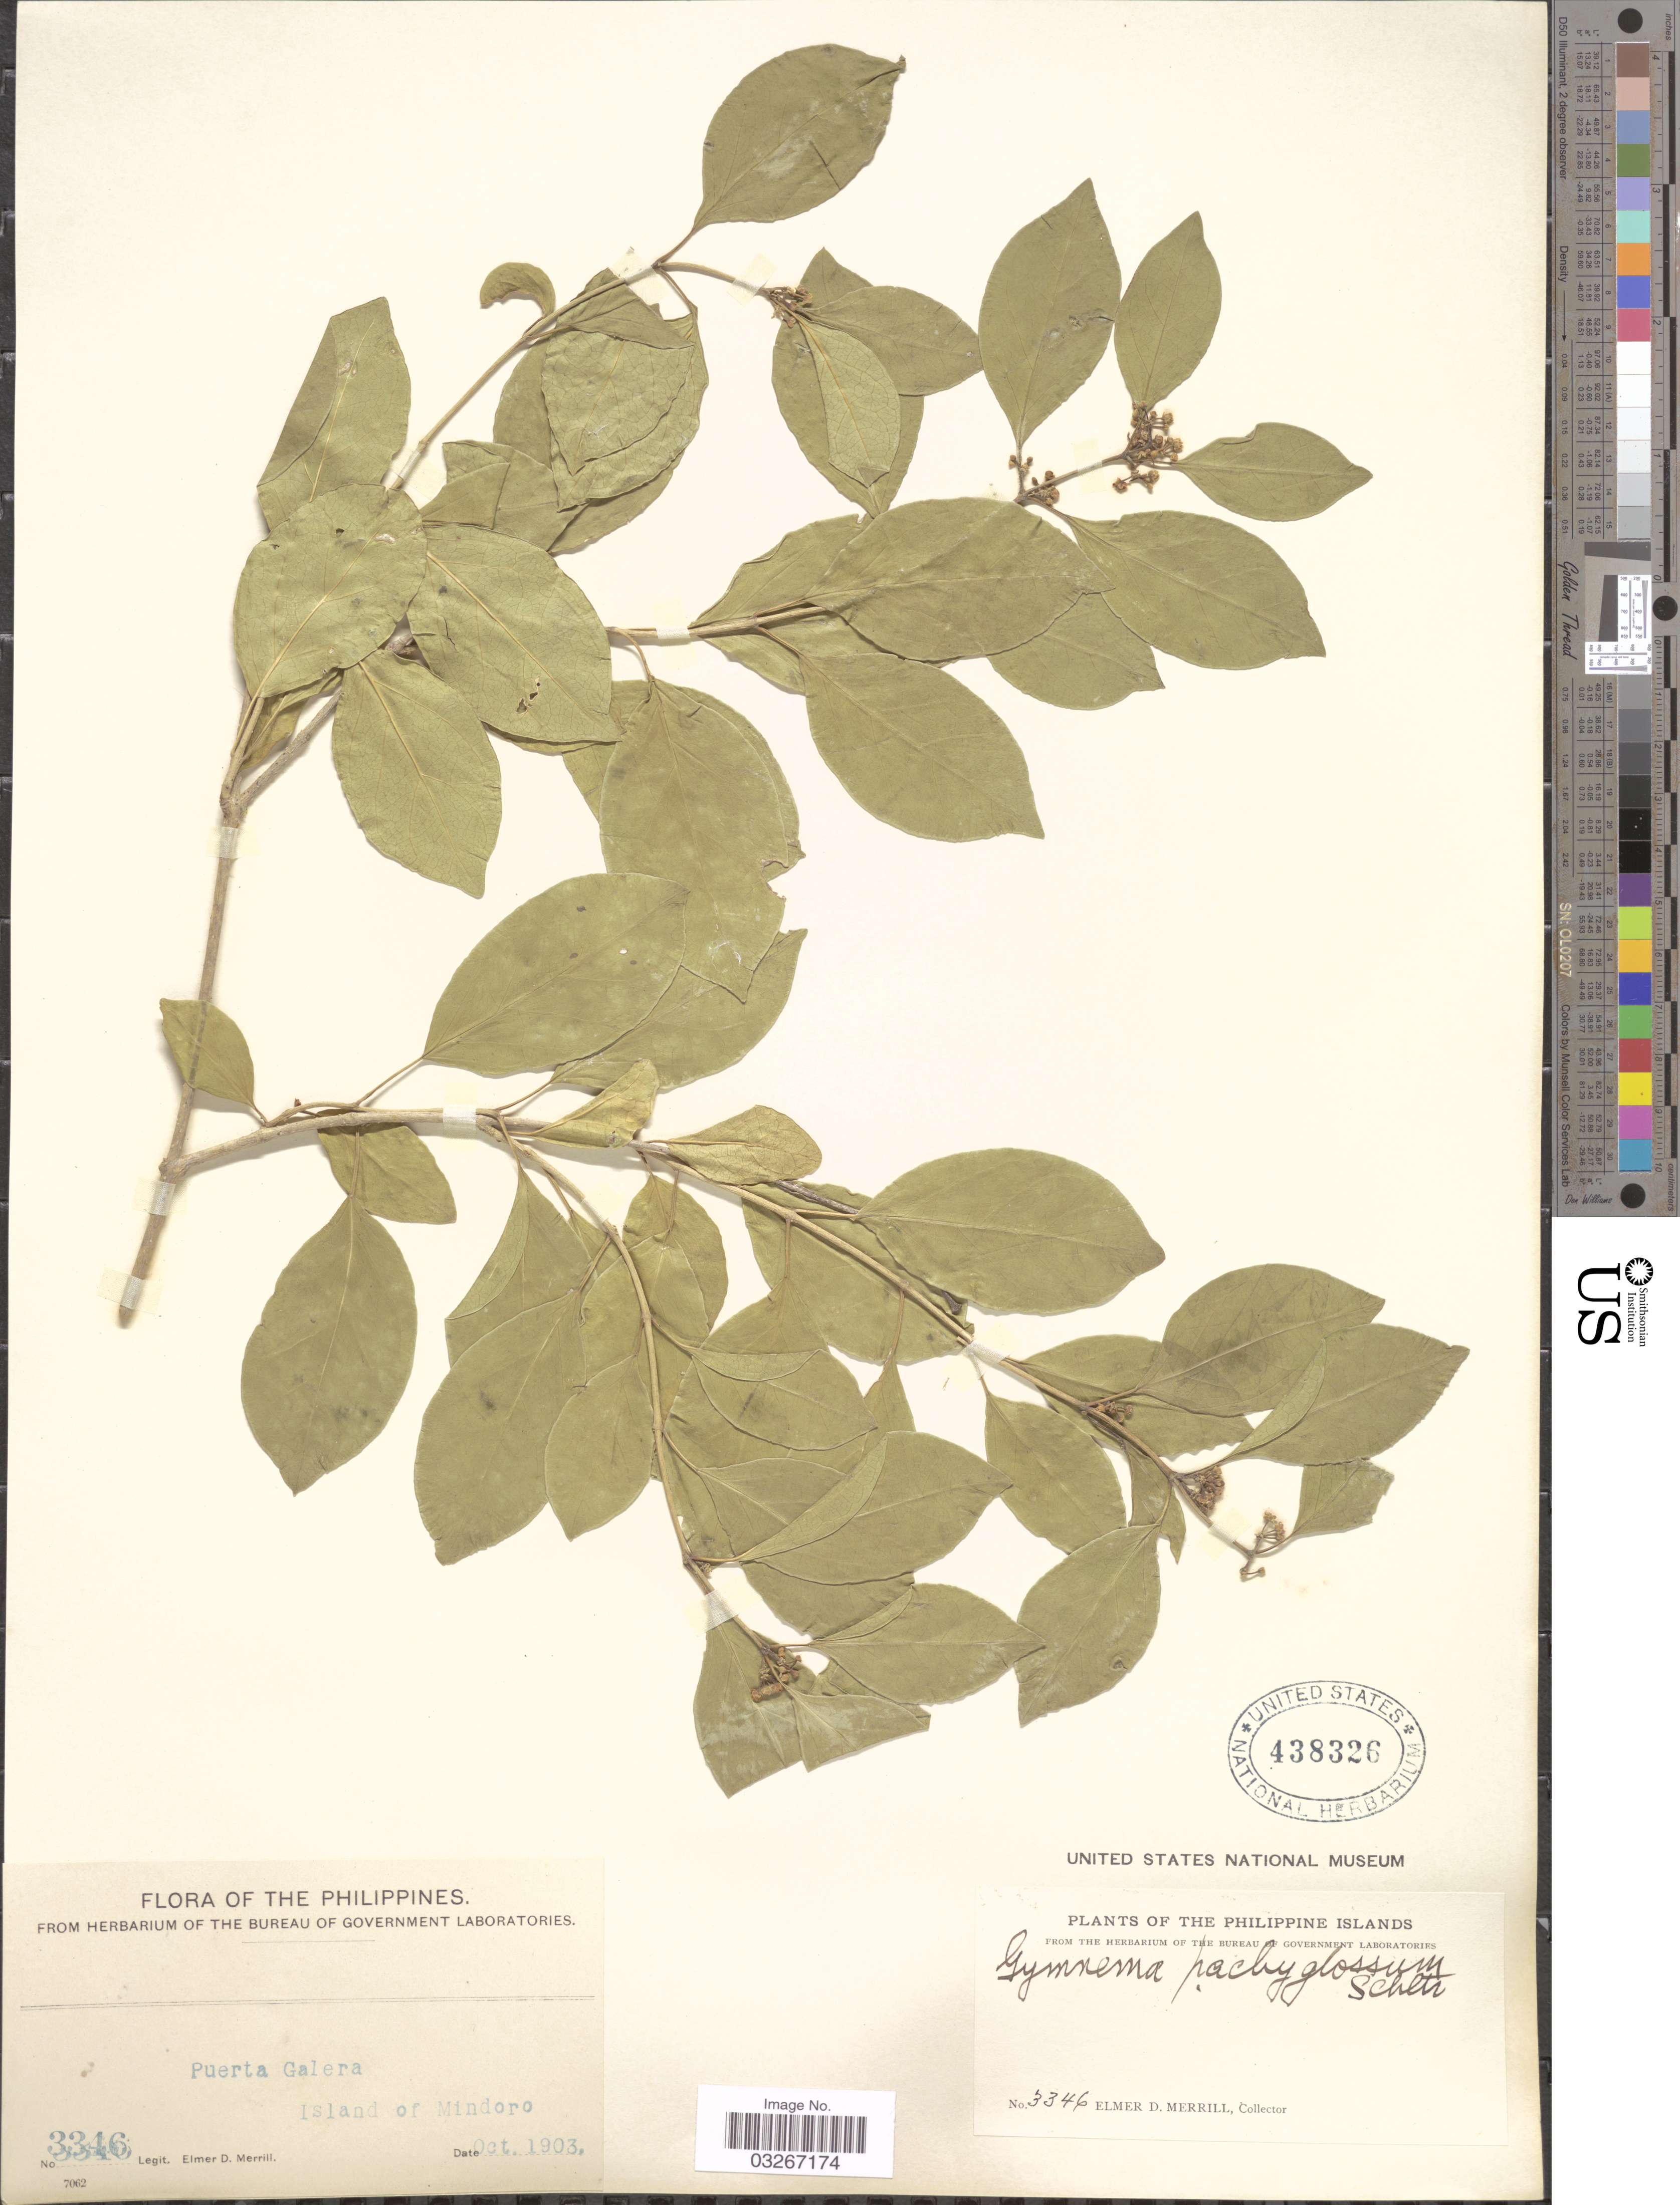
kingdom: Plantae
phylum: Tracheophyta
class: Magnoliopsida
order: Gentianales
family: Apocynaceae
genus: Gymnema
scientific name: Gymnema pachyglossum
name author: Schltr.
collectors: E. D. Merrill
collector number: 3346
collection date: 1903-10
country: Philippines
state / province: Mimaropa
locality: Puerta Galera. Island of Mindoro.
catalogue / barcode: US 438326